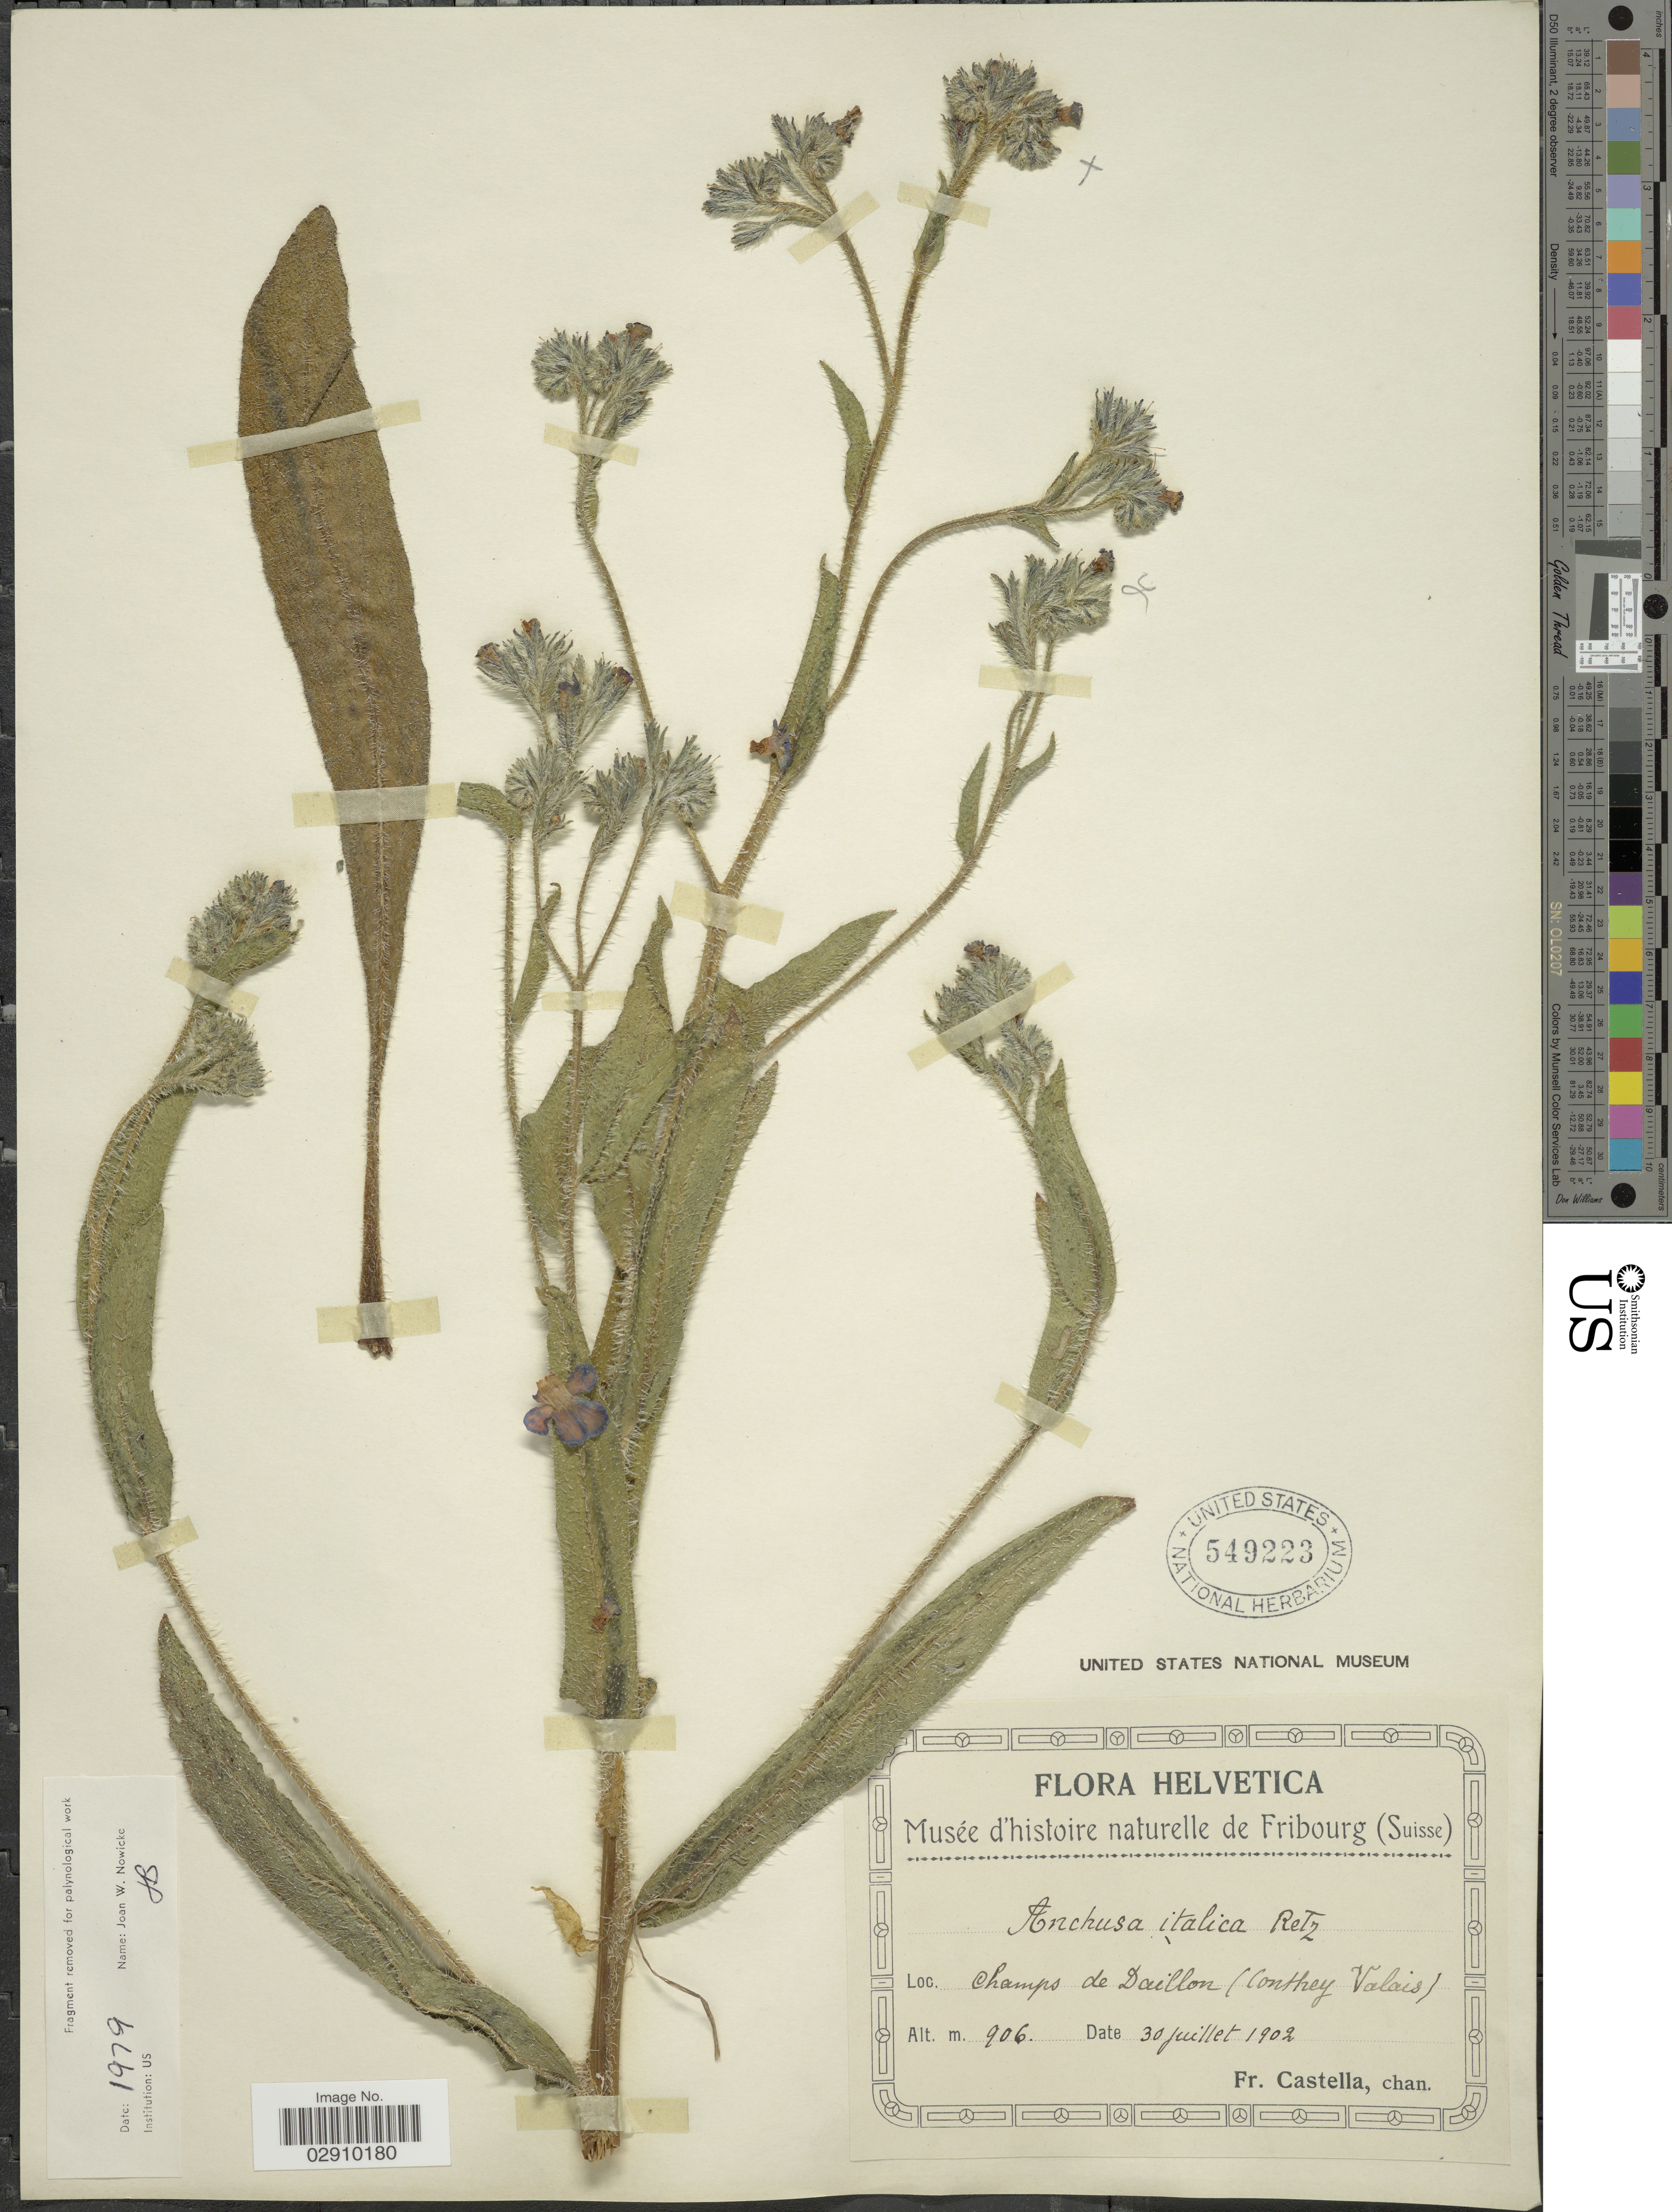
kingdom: Plantae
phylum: Tracheophyta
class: Magnoliopsida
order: Boraginales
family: Boraginaceae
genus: Anchusa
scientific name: Anchusa italica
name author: Retz.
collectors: Fr. Castella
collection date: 1902-07-30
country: Switzerland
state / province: Valais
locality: Helvetica, Champs de Daillon (Conthey Valais).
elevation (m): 906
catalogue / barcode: US 549223